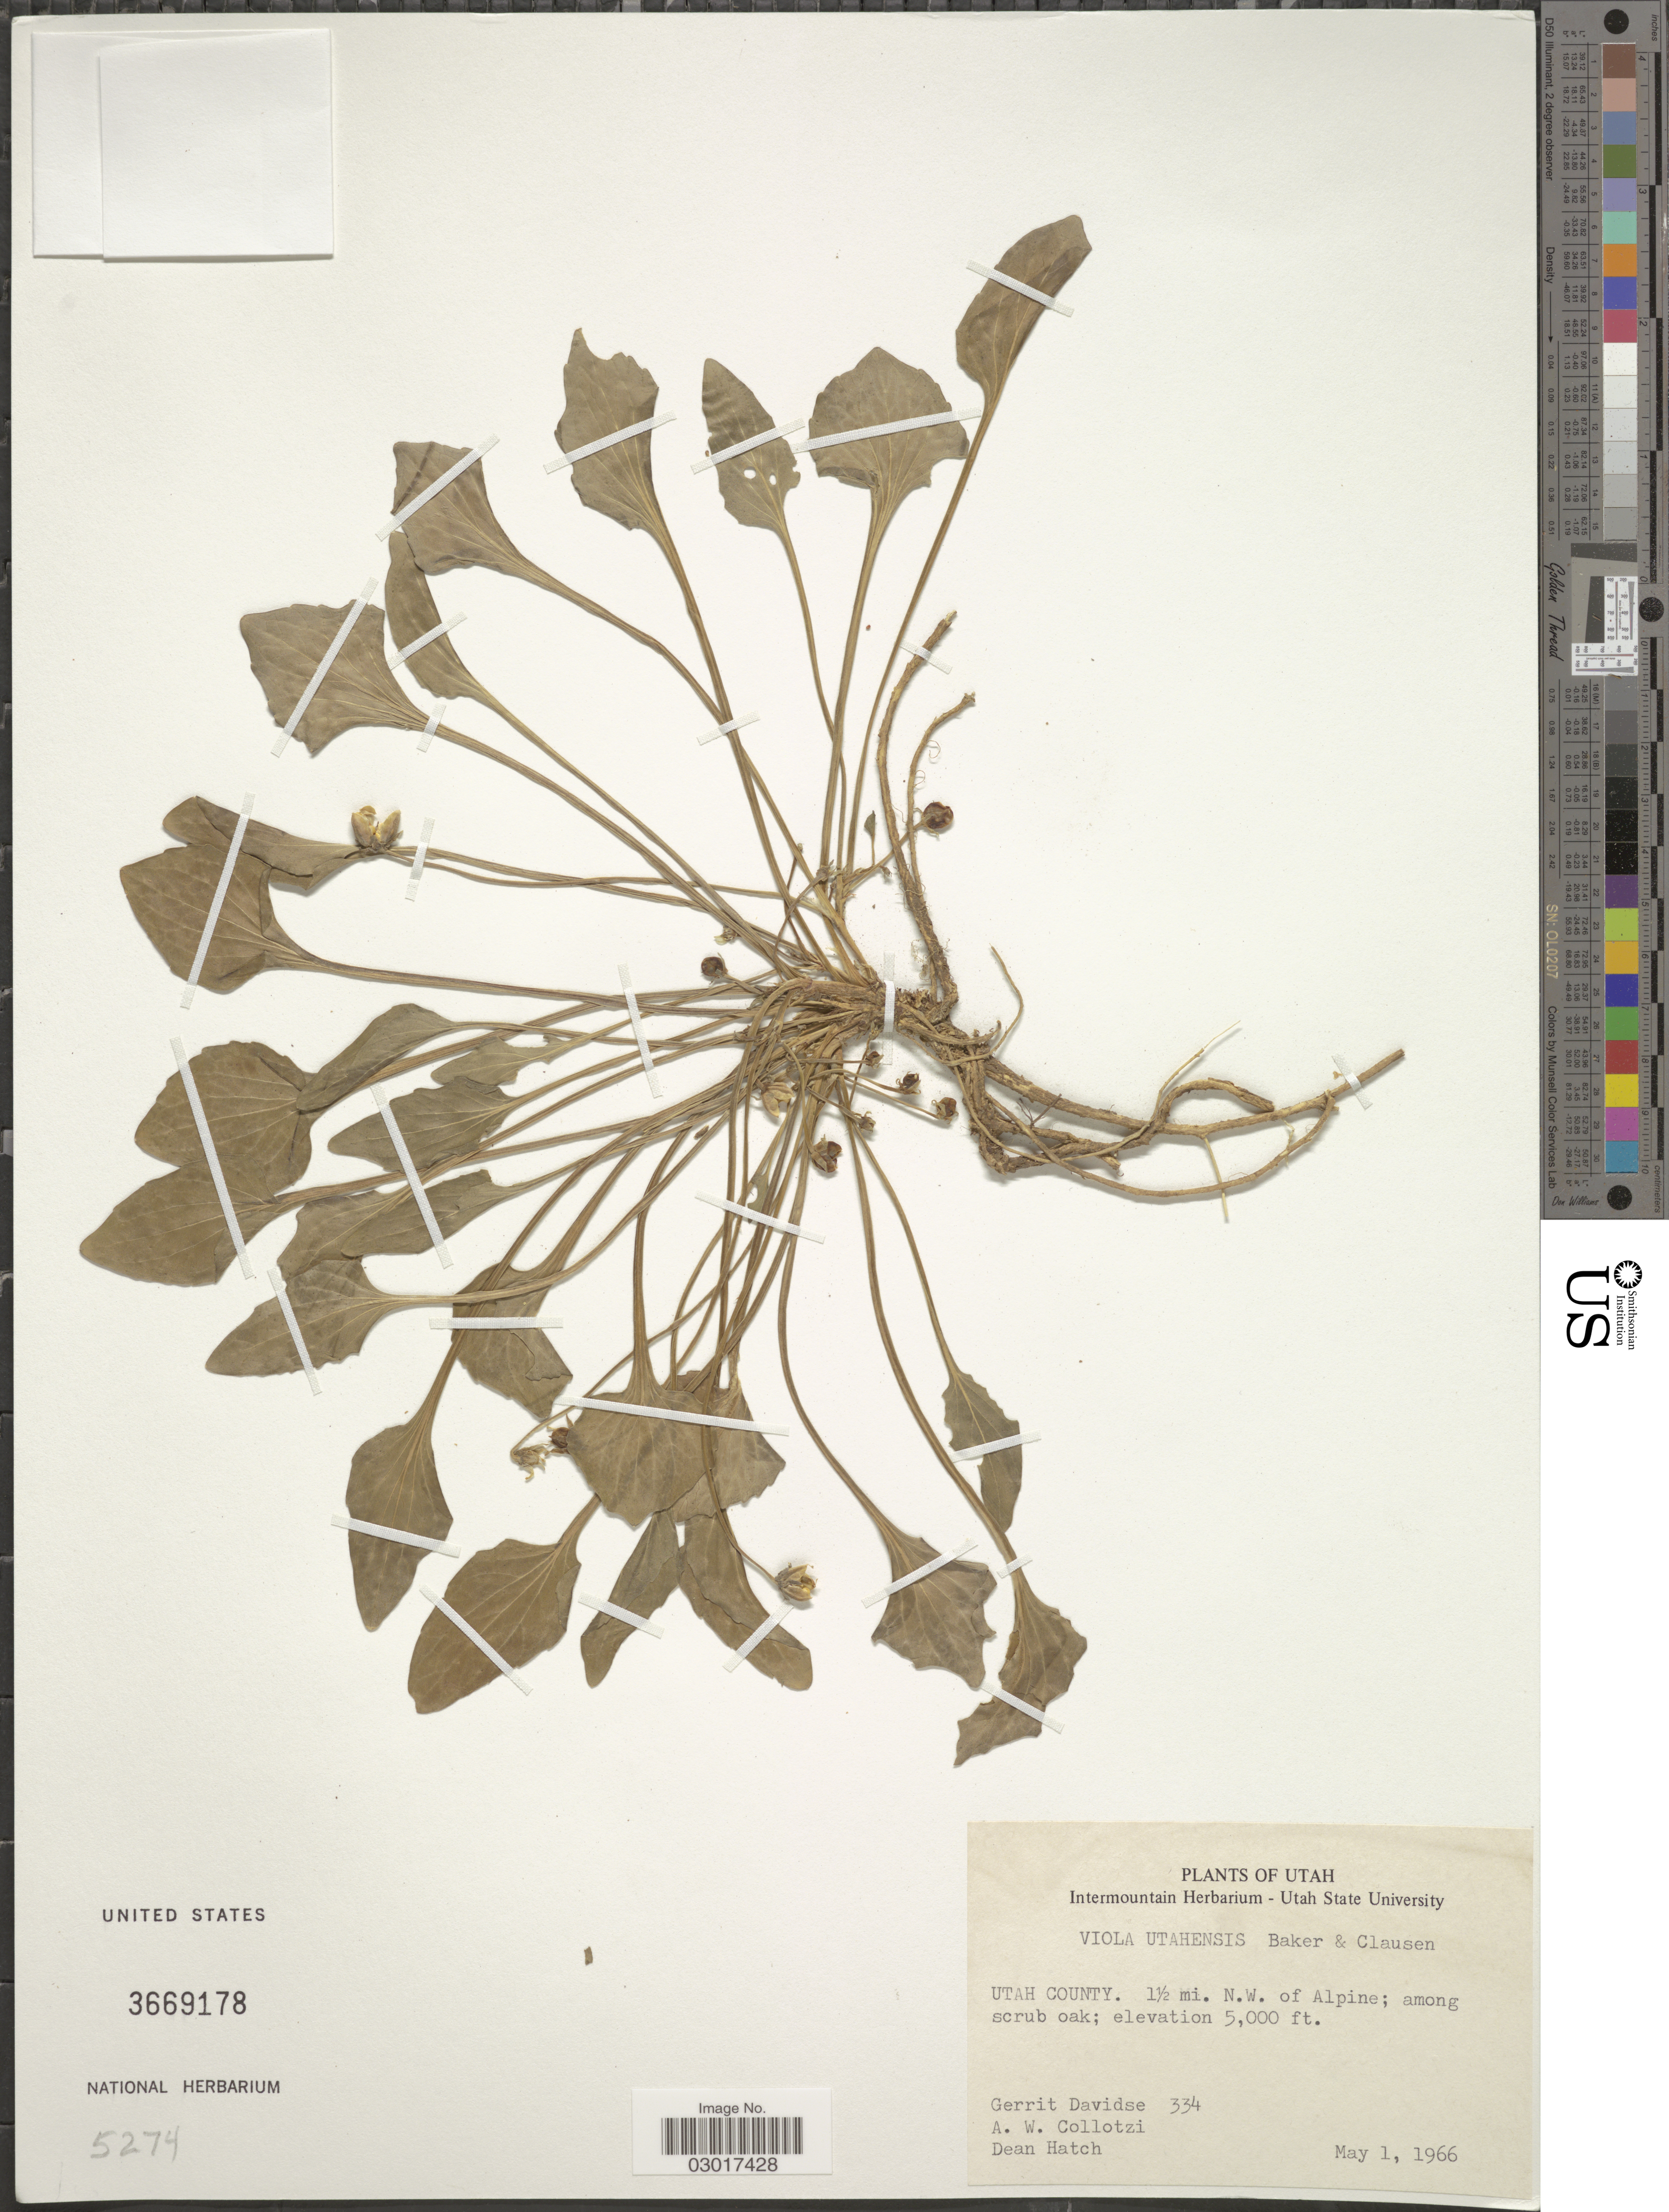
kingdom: Plantae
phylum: Tracheophyta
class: Magnoliopsida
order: Malpighiales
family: Violaceae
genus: Viola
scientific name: Viola utahensis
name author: M.S. Baker & J.C. Clausen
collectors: G. Davidse, A. W. Collotzi & D. Hatch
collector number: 334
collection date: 1966-05-01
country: United States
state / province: Utah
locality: Utah County. 1½ mi. N.W. of Alpine.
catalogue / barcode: US 3669178